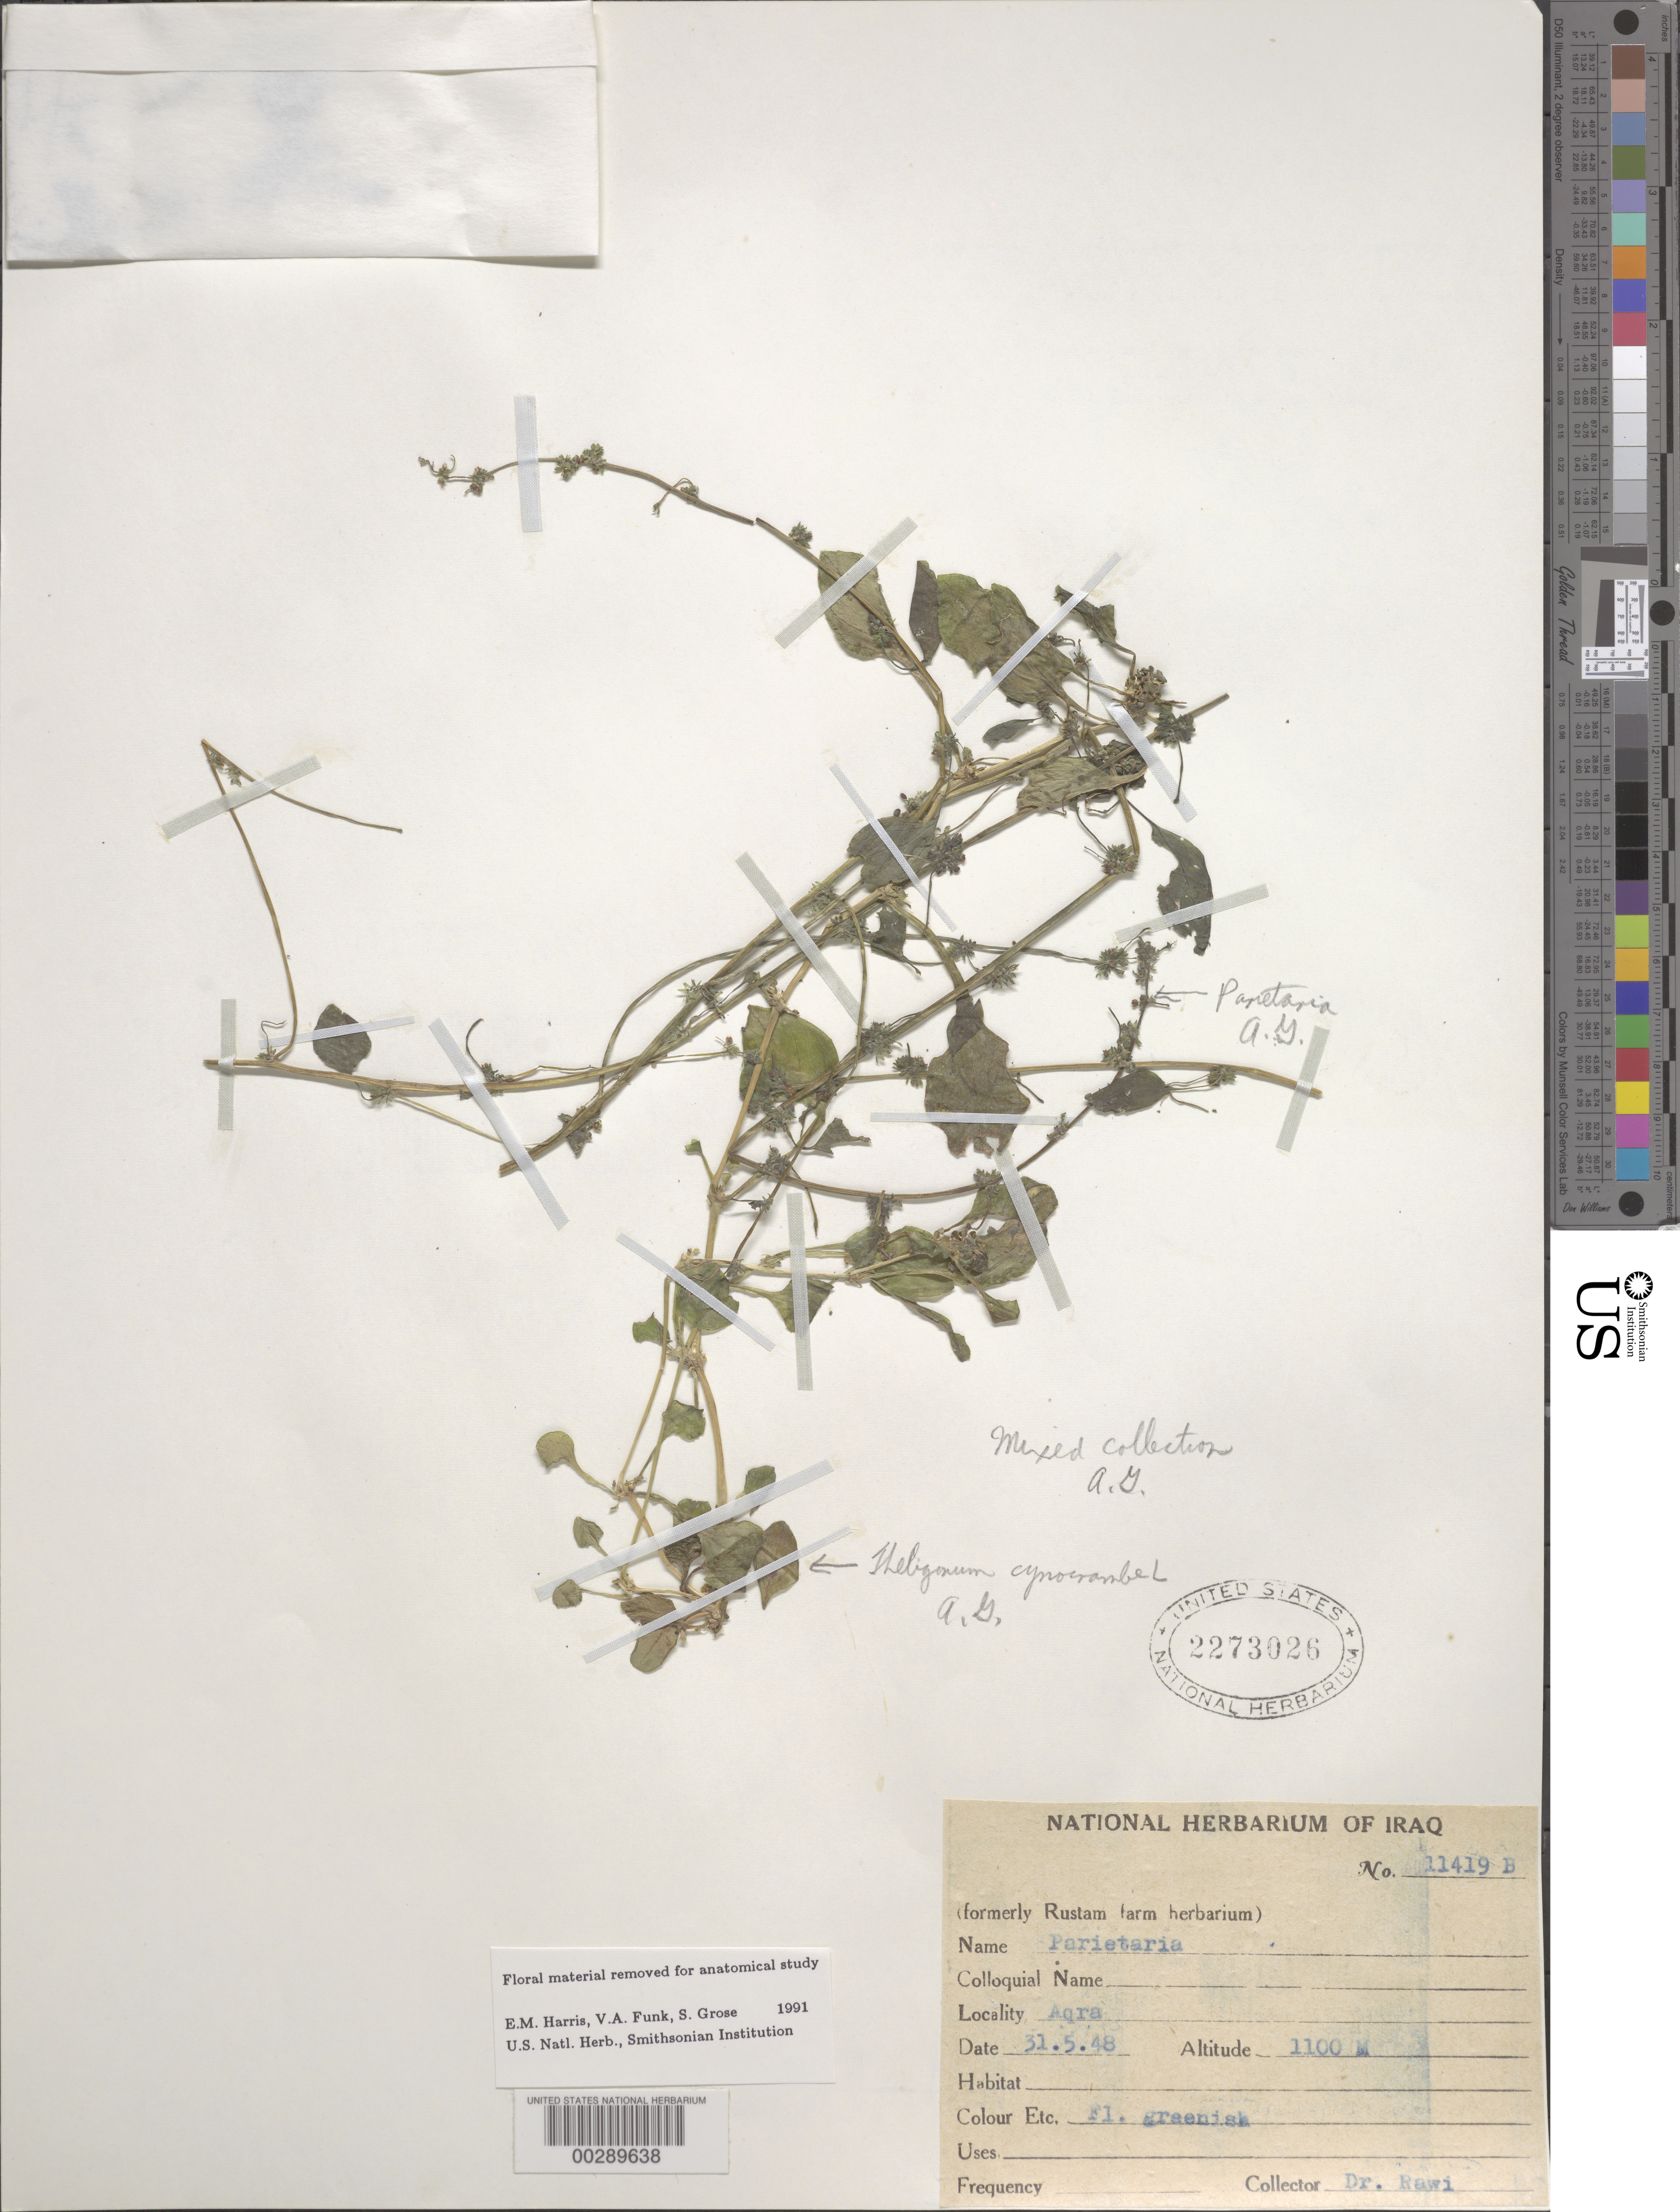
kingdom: Plantae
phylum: Tracheophyta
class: Magnoliopsida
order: Gentianales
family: Rubiaceae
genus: Theligonum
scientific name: Theligonum cynocrambe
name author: L.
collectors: A. Rawi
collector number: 11419 B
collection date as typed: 31 May 1948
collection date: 1948-05-31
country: Iraq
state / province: Ninawa (?)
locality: Aqra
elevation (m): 1100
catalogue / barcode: US 2273026